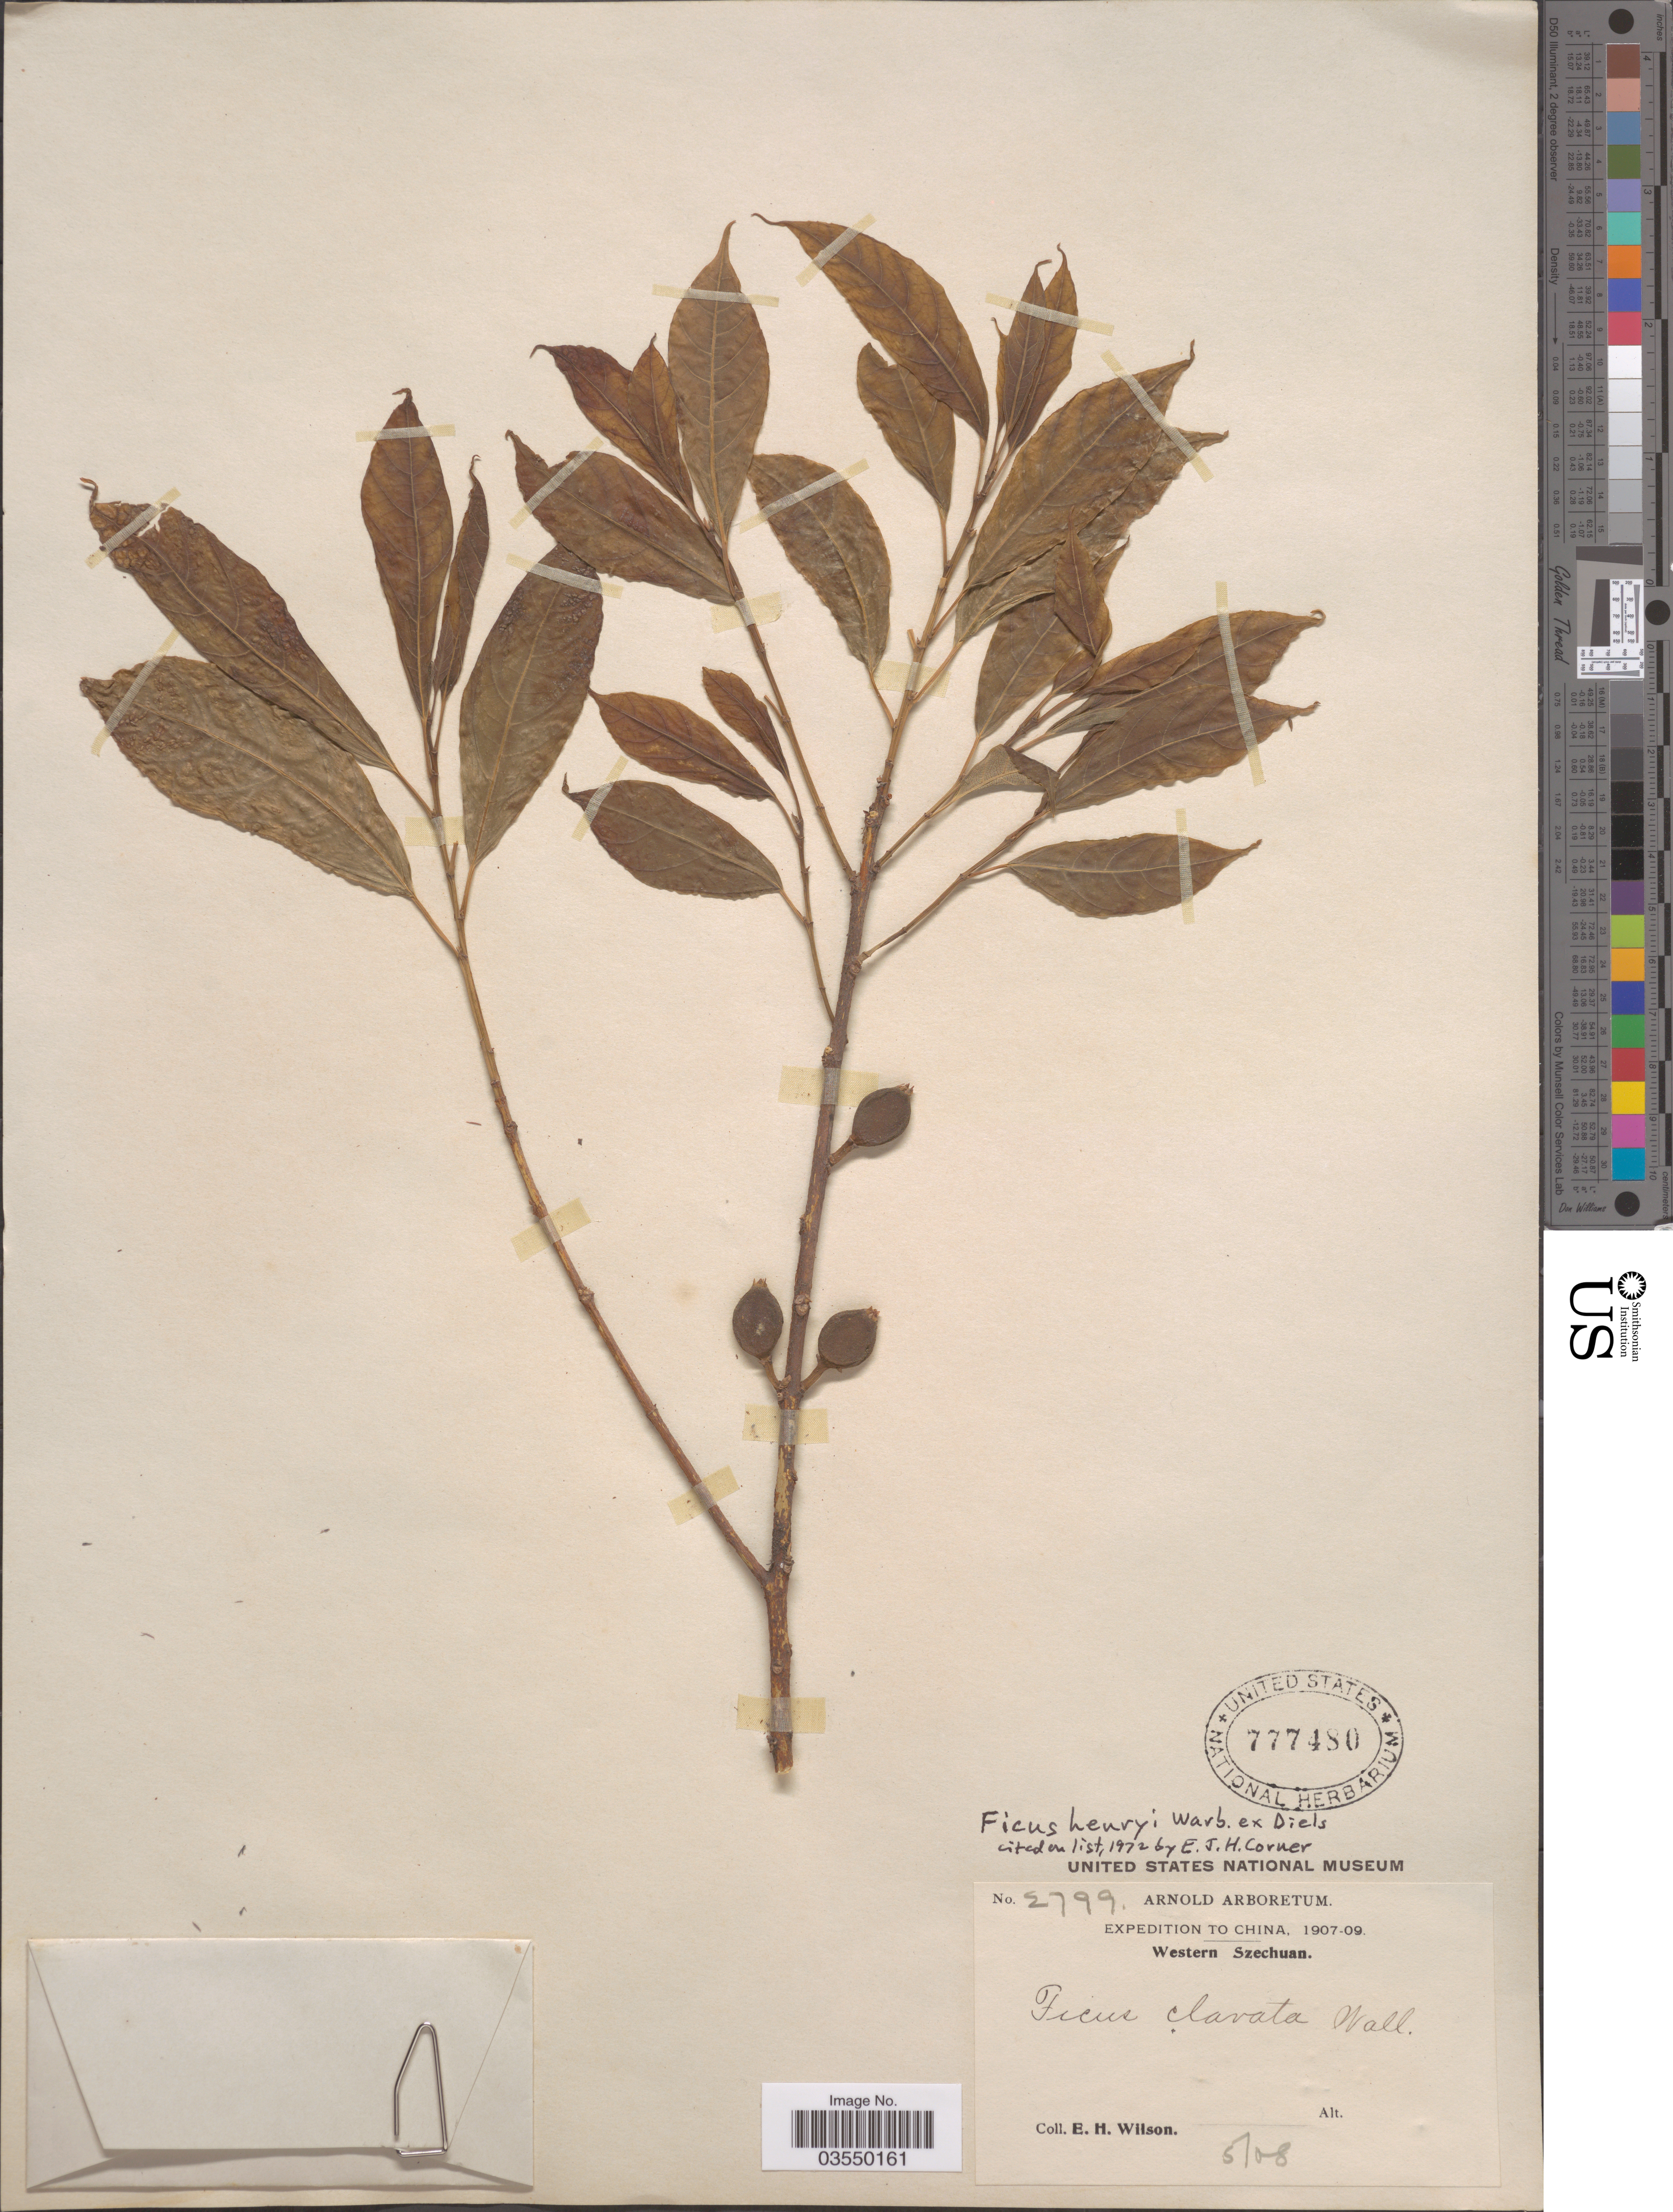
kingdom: Plantae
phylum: Tracheophyta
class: Magnoliopsida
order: Rosales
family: Moraceae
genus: Ficus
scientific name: Ficus henryi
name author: Warb. ex E. Pritz. in Diels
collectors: E. Wilson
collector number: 2799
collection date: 1908-05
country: China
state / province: Sichuan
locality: Western Szechuan.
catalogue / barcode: US 777480